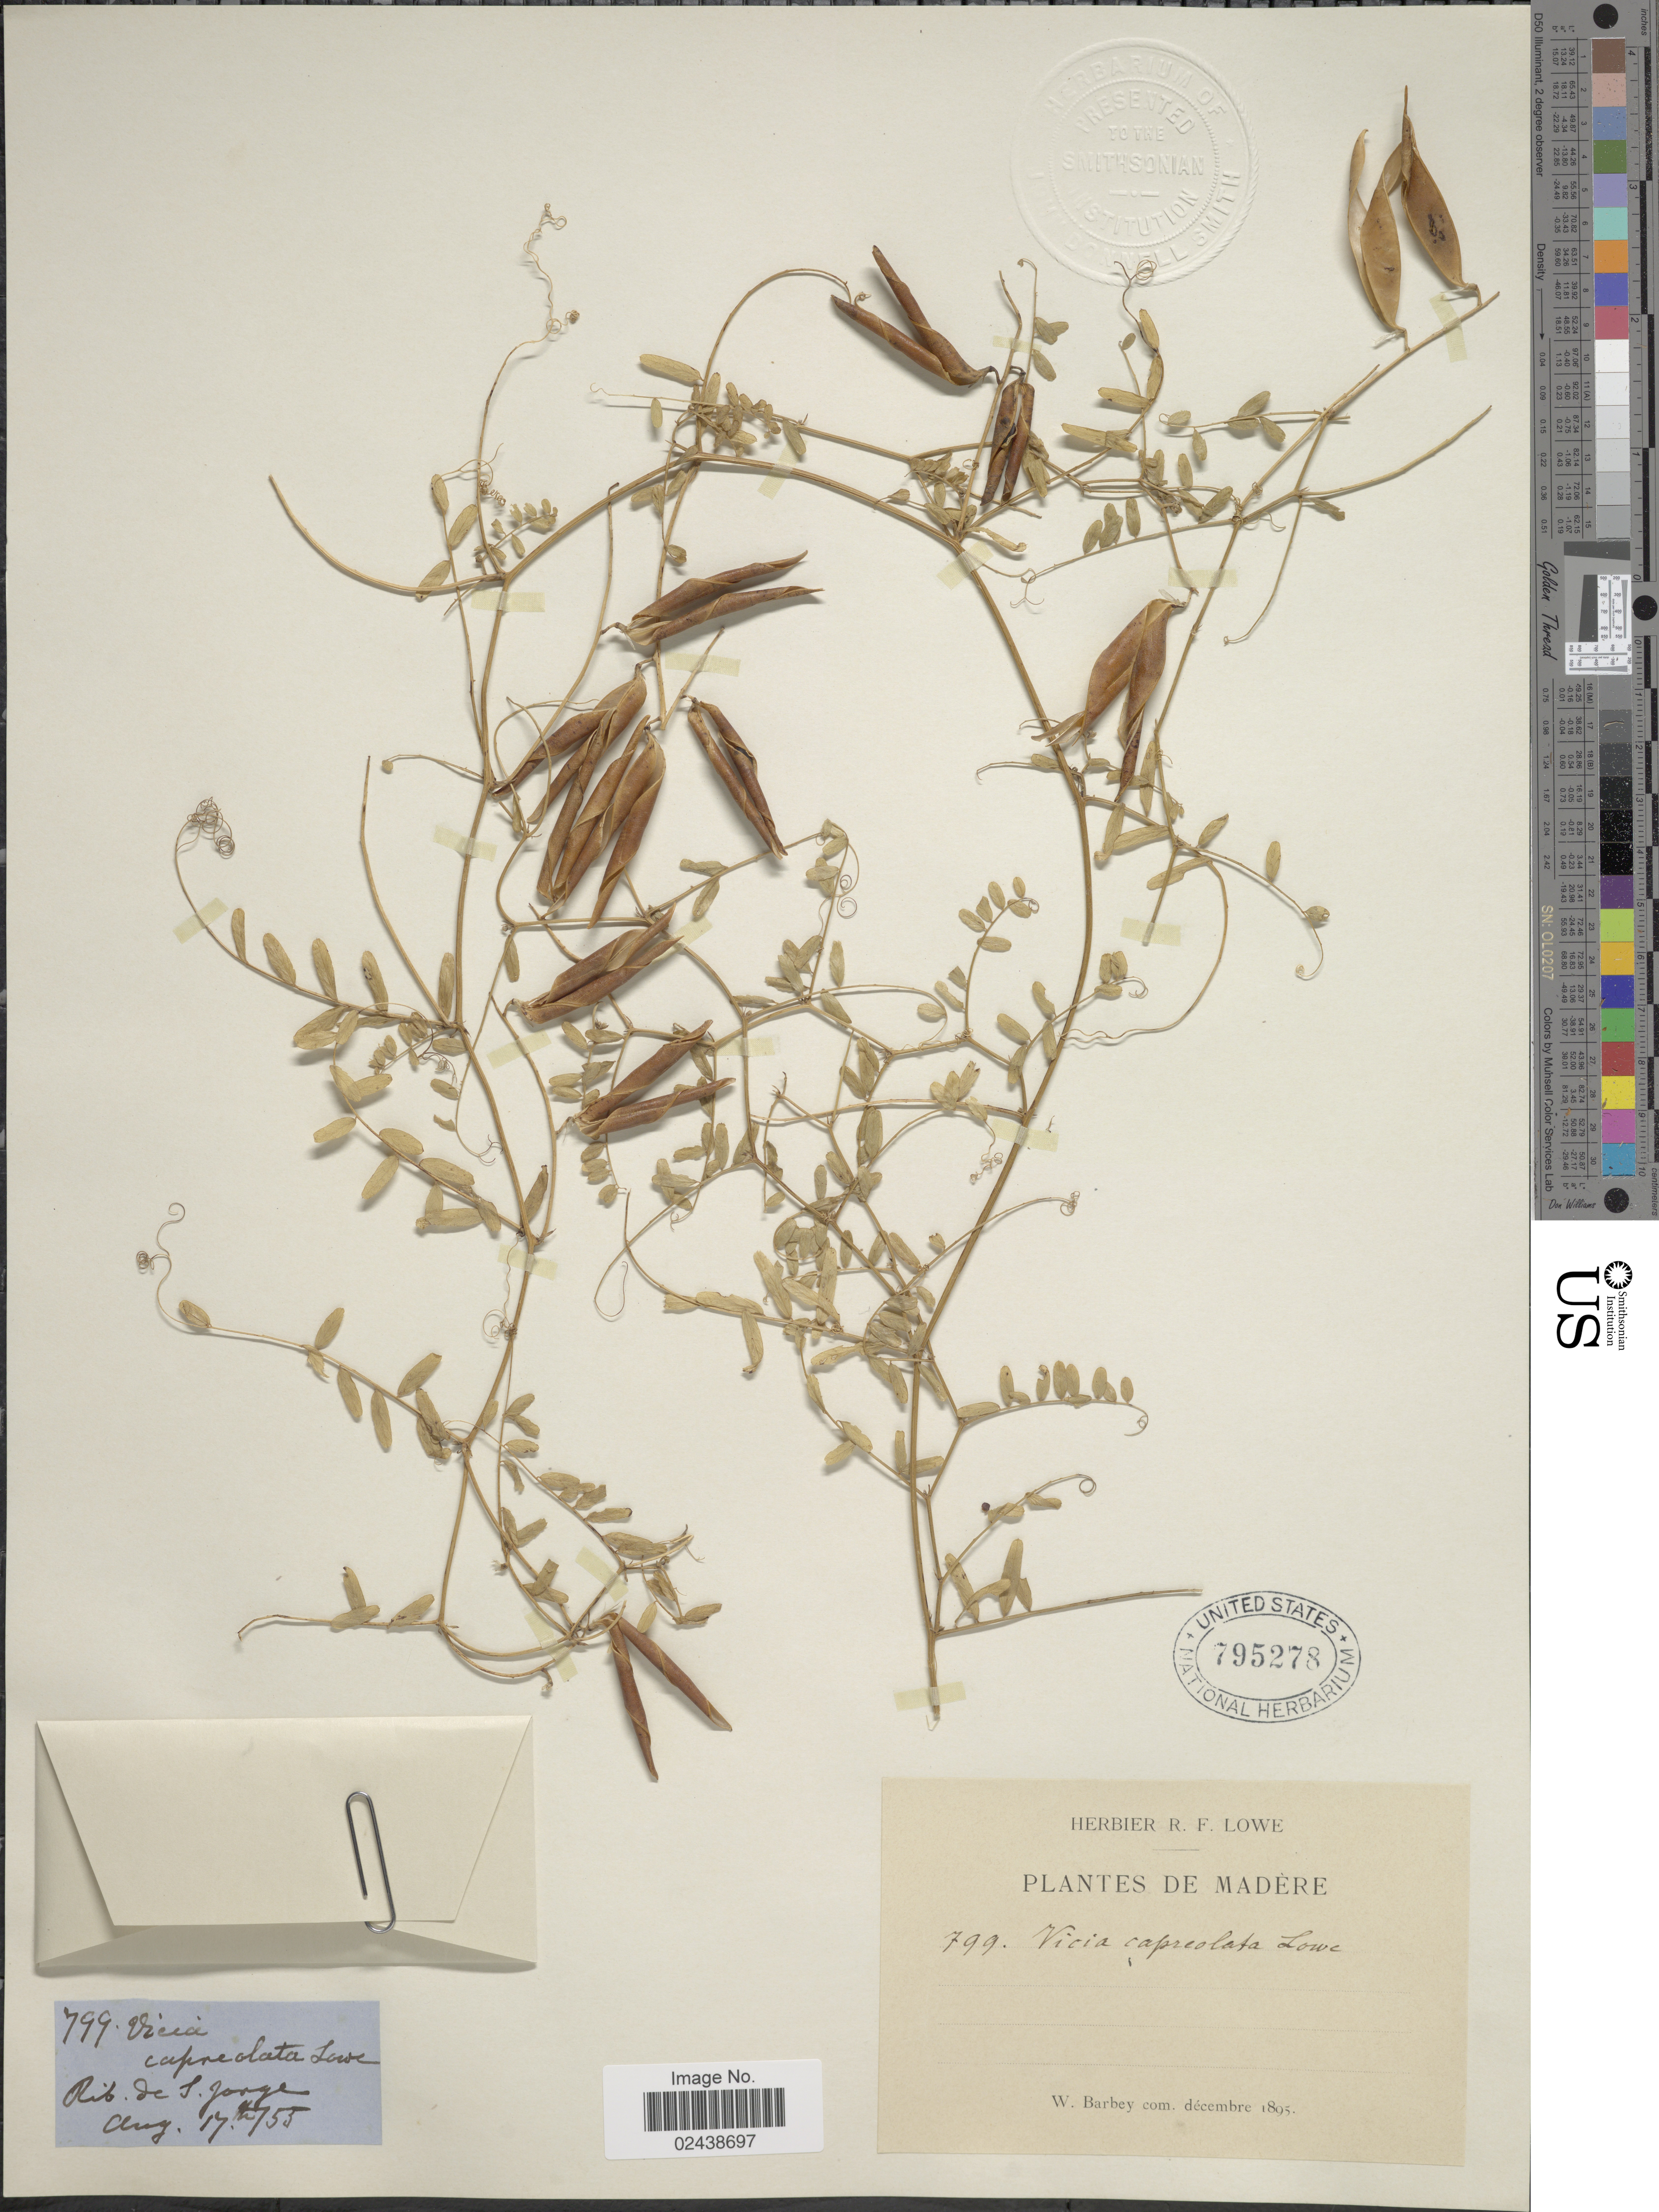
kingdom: Plantae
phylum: Tracheophyta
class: Magnoliopsida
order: Fabales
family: Fabaceae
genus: Vicia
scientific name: Vicia capreolata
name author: Lowe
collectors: ex herb. R. F. Lowe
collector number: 799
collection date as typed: Transcribed d/m/y: 17/8/53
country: Portugal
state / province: Madeira (Aut. Reg.)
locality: Madere. Rib. de S. Jorge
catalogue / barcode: US 795278